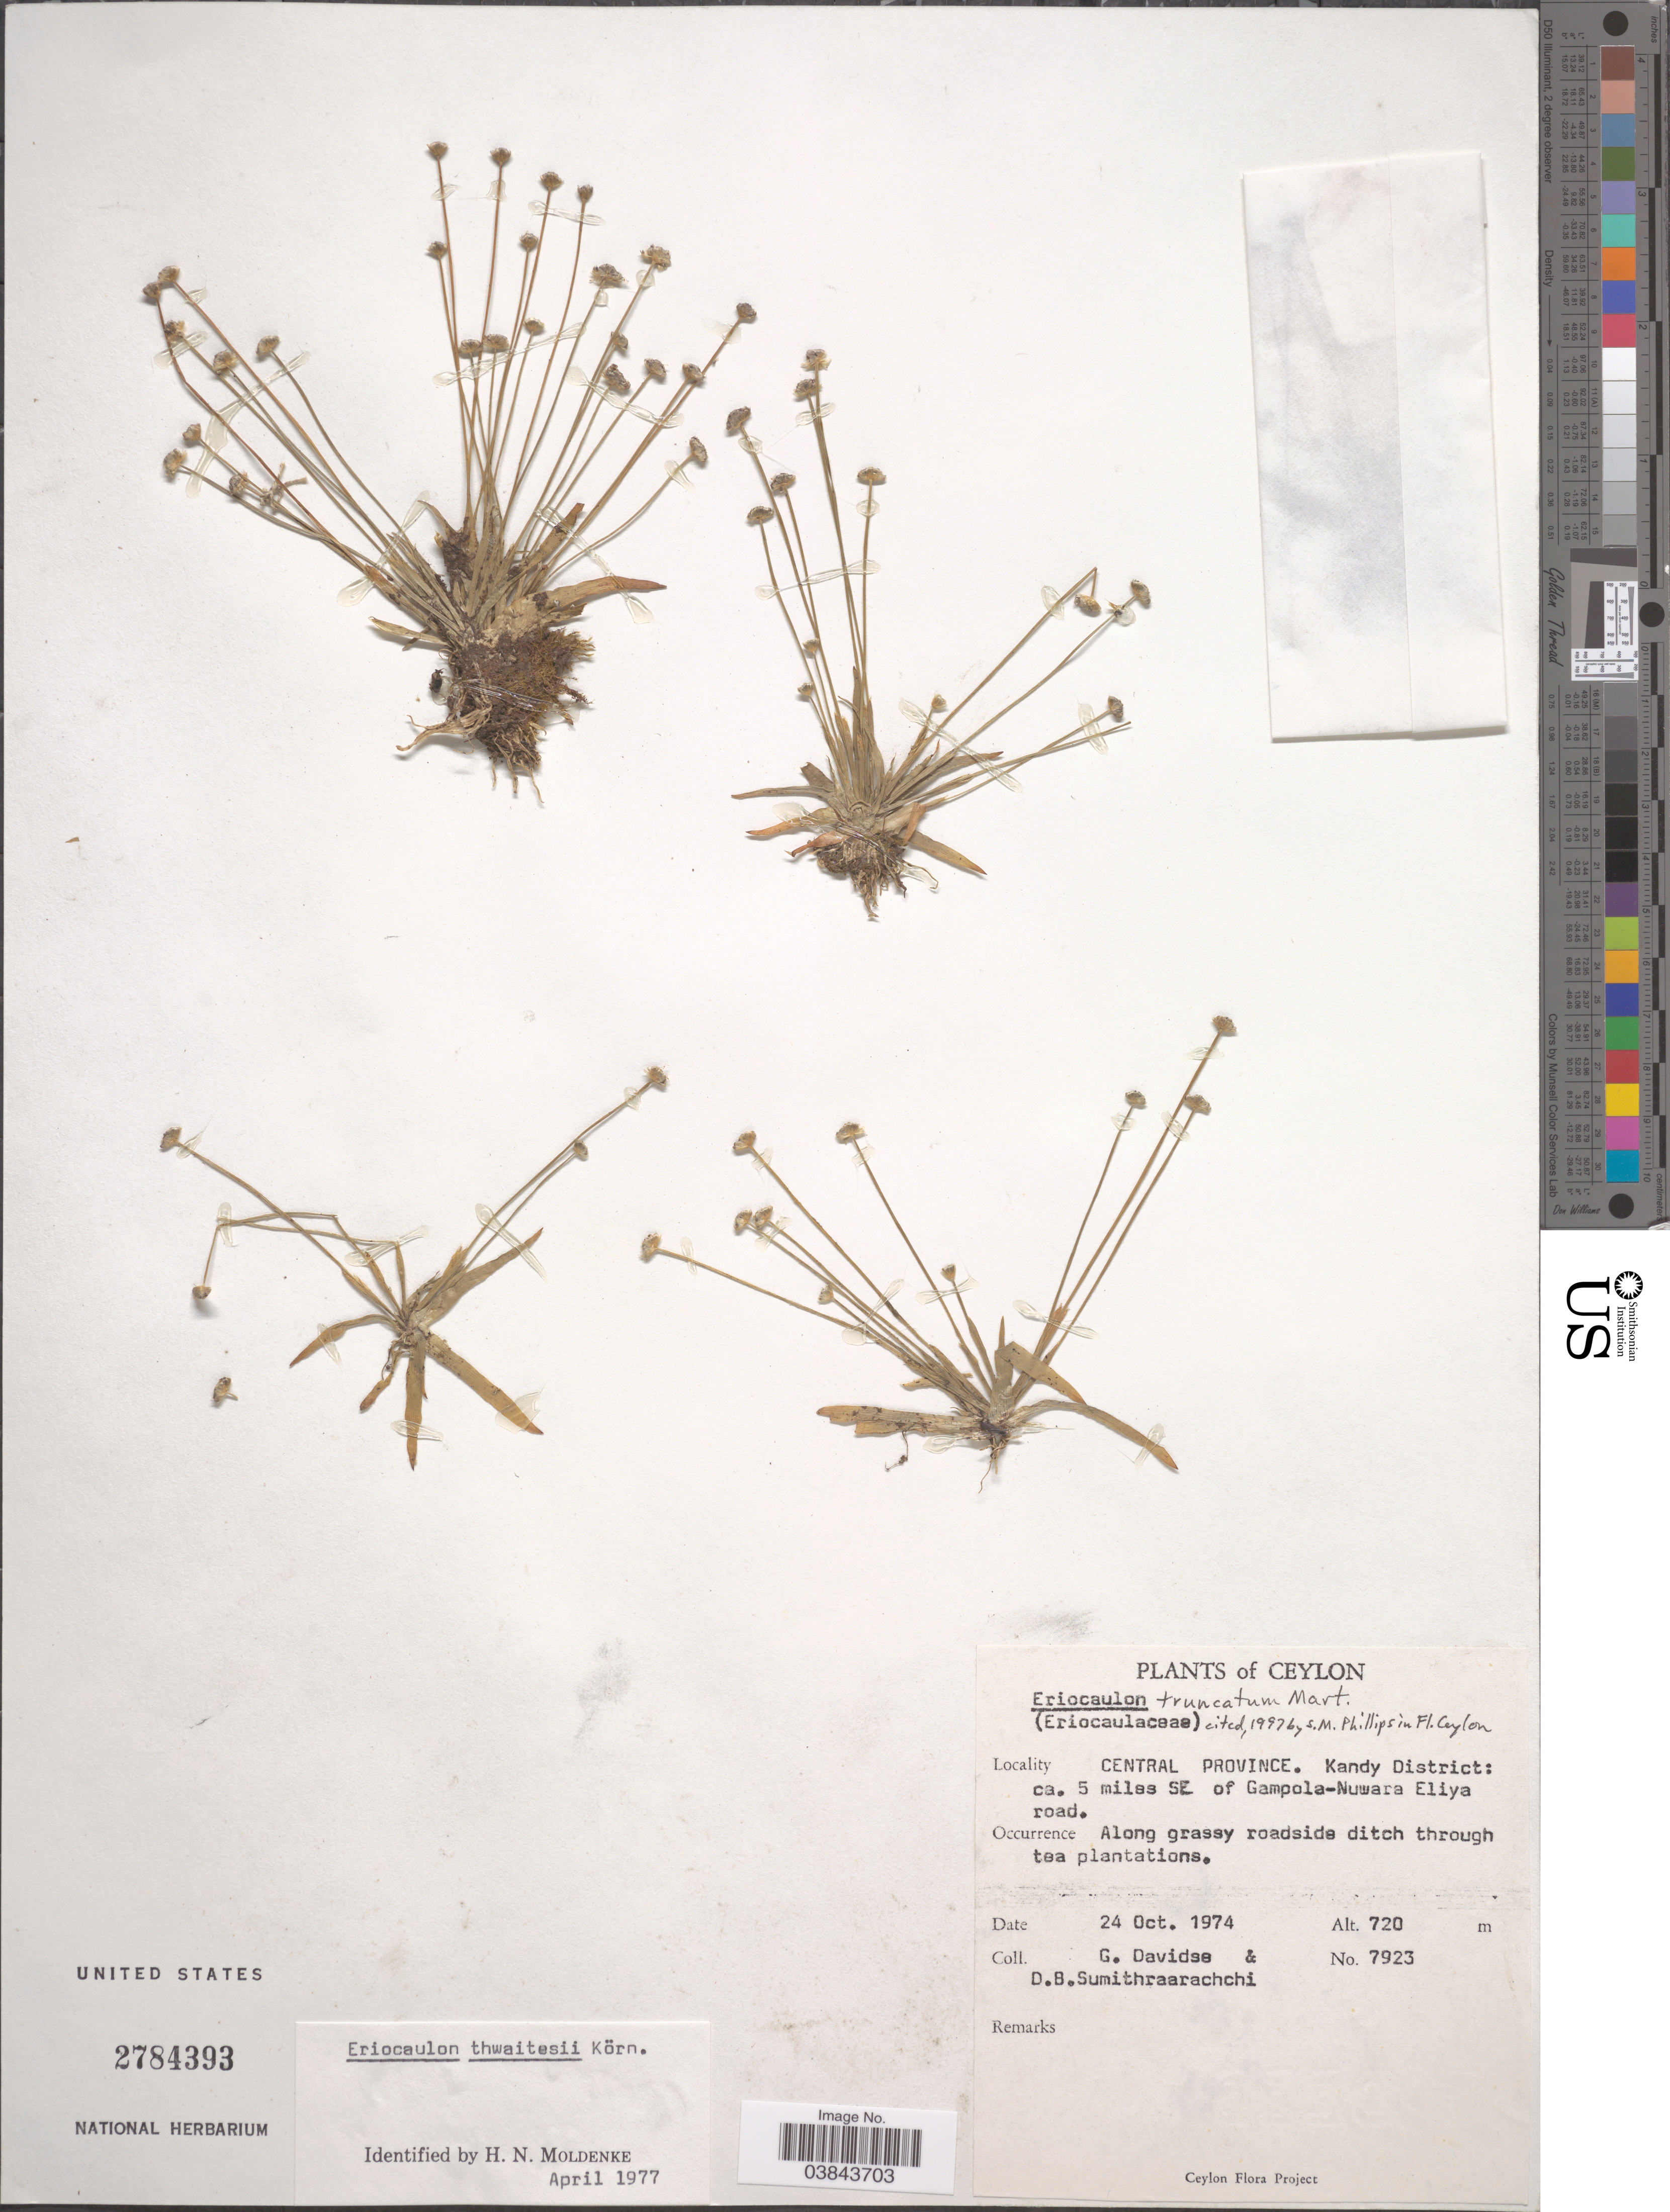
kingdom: Plantae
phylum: Tracheophyta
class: Liliopsida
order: Poales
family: Eriocaulaceae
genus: Eriocaulon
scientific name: Eriocaulon truncatum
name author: Buch.-Ham. ex Mart.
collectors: G. Davidse & D. B. Sumithraarachchi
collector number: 7923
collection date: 1974-10-24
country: Sri Lanka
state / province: Central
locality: Ceylon. Central Province. Kandy District: ca. 5 miles SE of Gampola-Nuwara Eliya road. Along grassy roadside ditch through tea plantations.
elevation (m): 720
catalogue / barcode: US 2784393